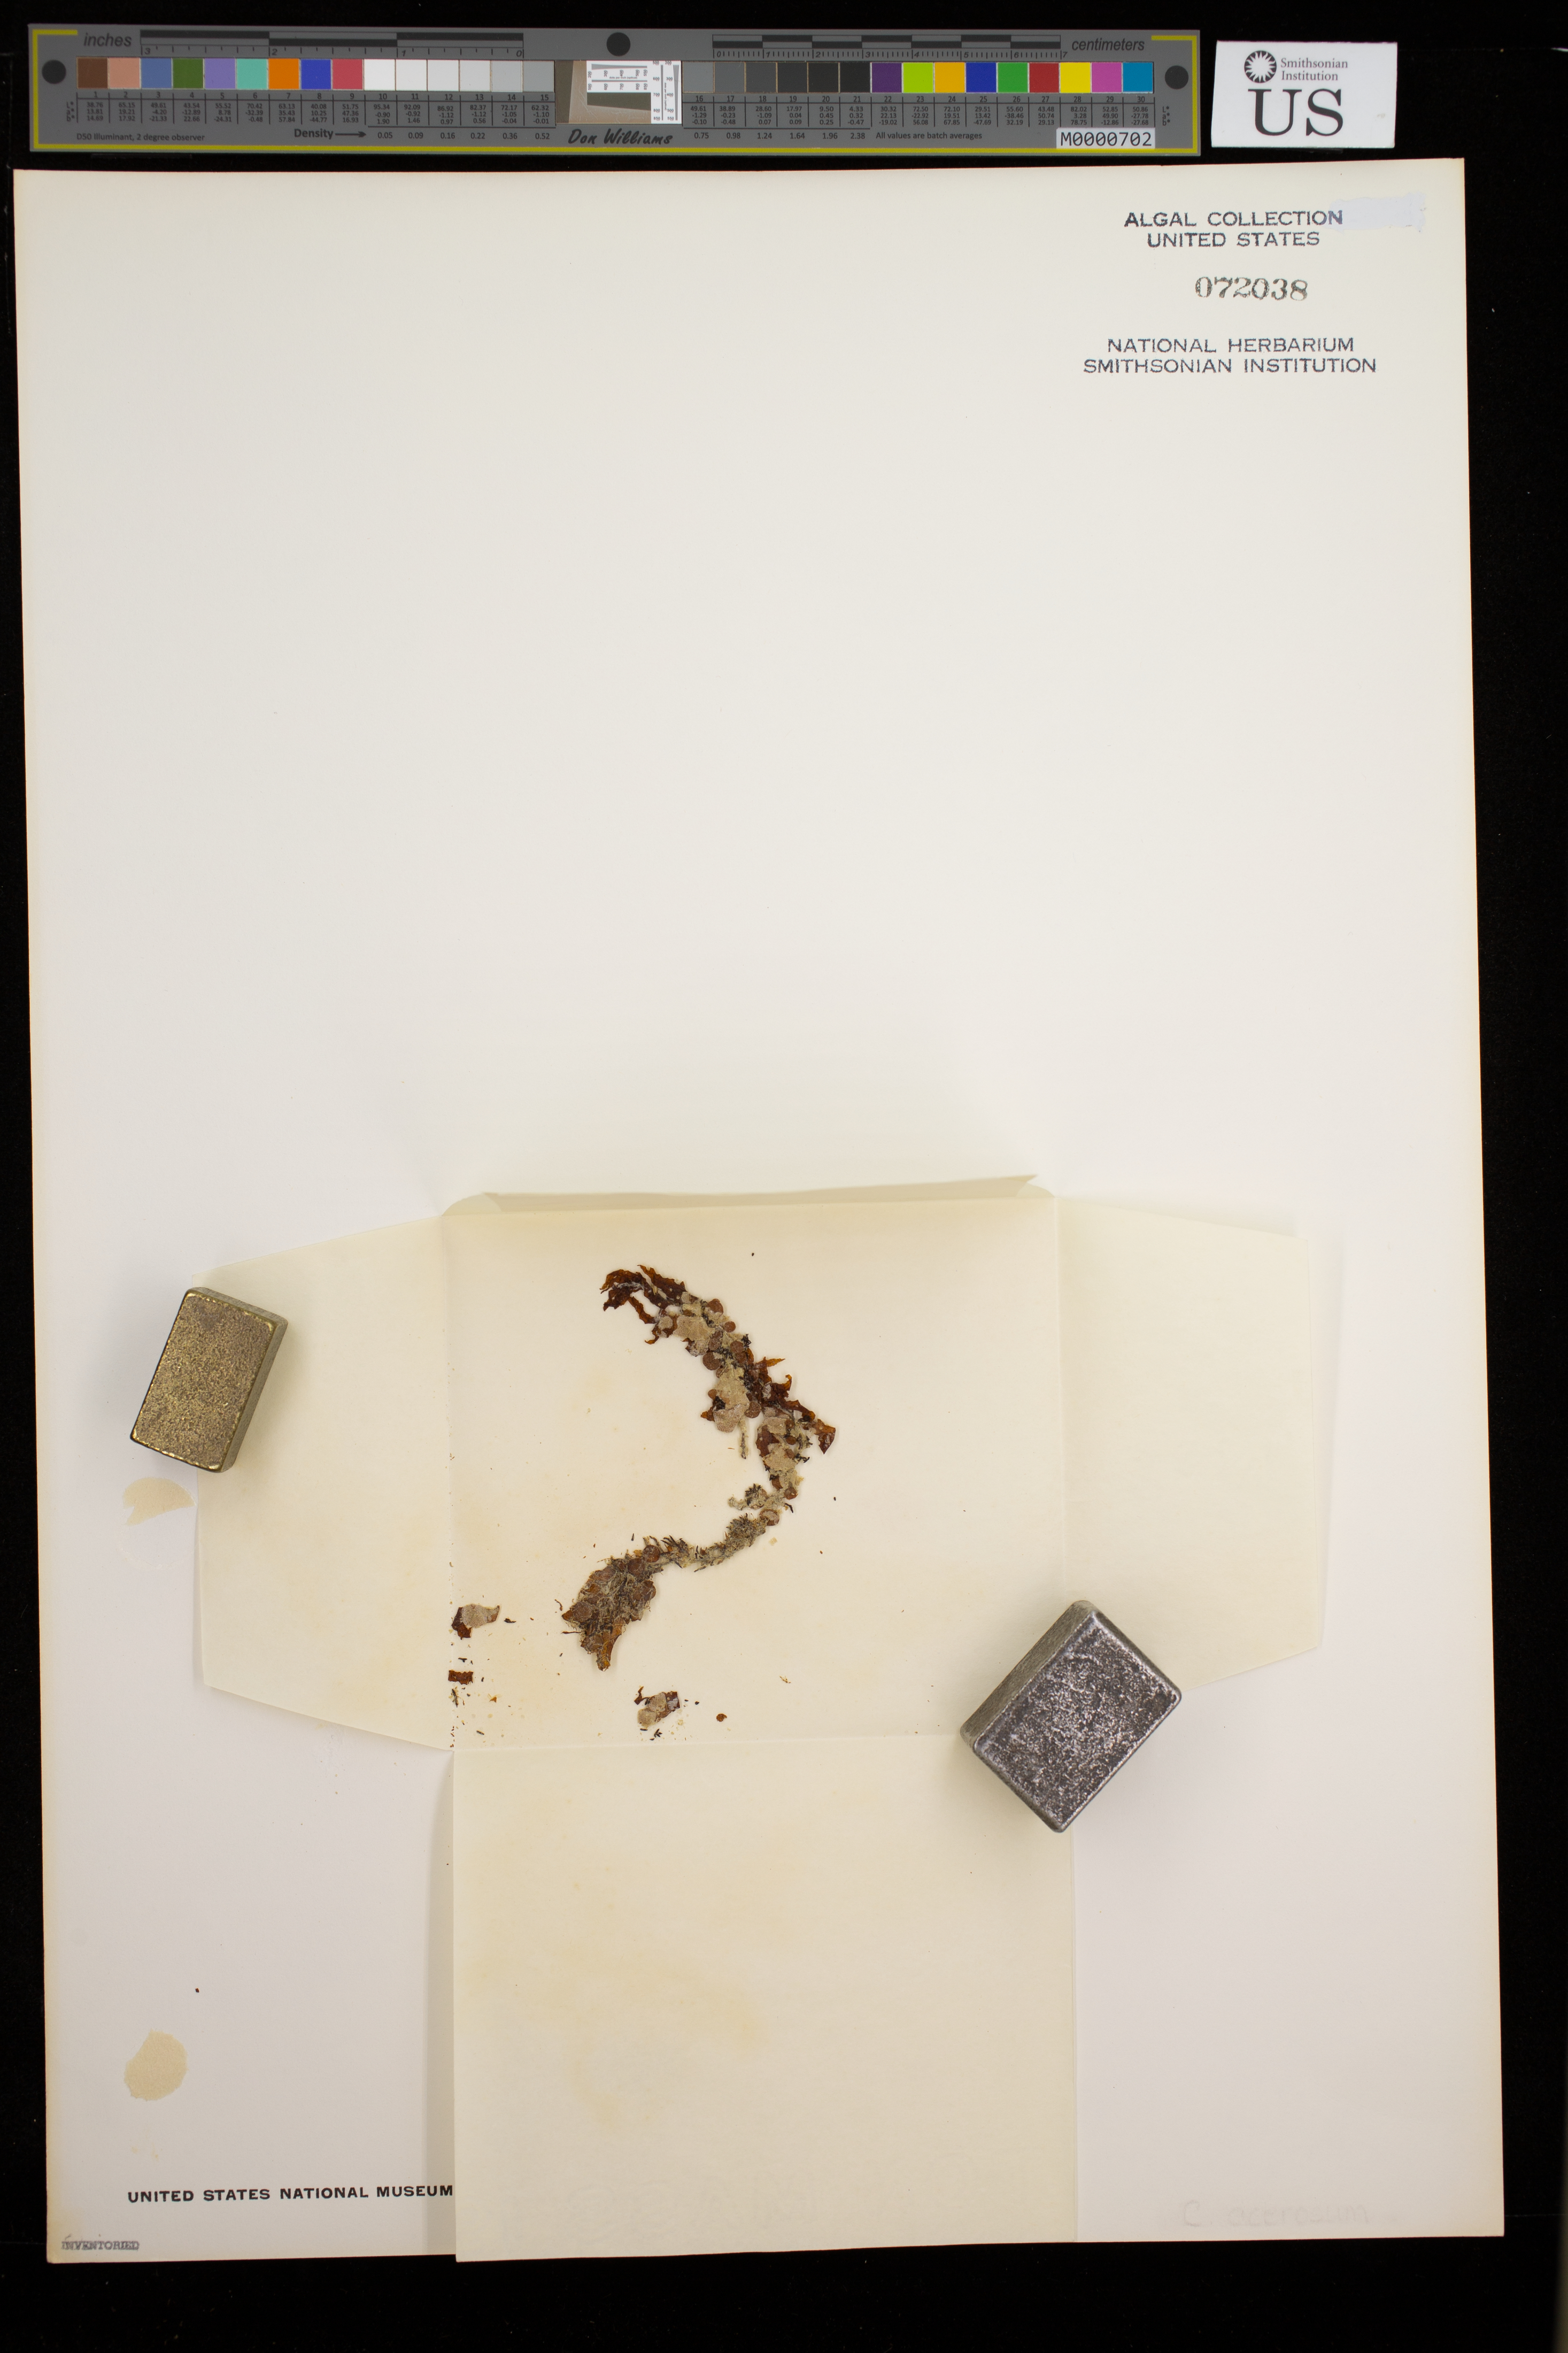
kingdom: Chromista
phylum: Ochrophyta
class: Phaeophyceae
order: Fucales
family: Sargassaceae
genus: Sargassum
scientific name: Sargassum filipendula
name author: C. Agardh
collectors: J. N. Rose & P. G. Russell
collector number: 20888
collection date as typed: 18 Aug 1915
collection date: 1915-08-18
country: Brazil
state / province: Rio de Janeiro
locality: Copacabana Beach, Rio de Janeiro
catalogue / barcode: US 72038